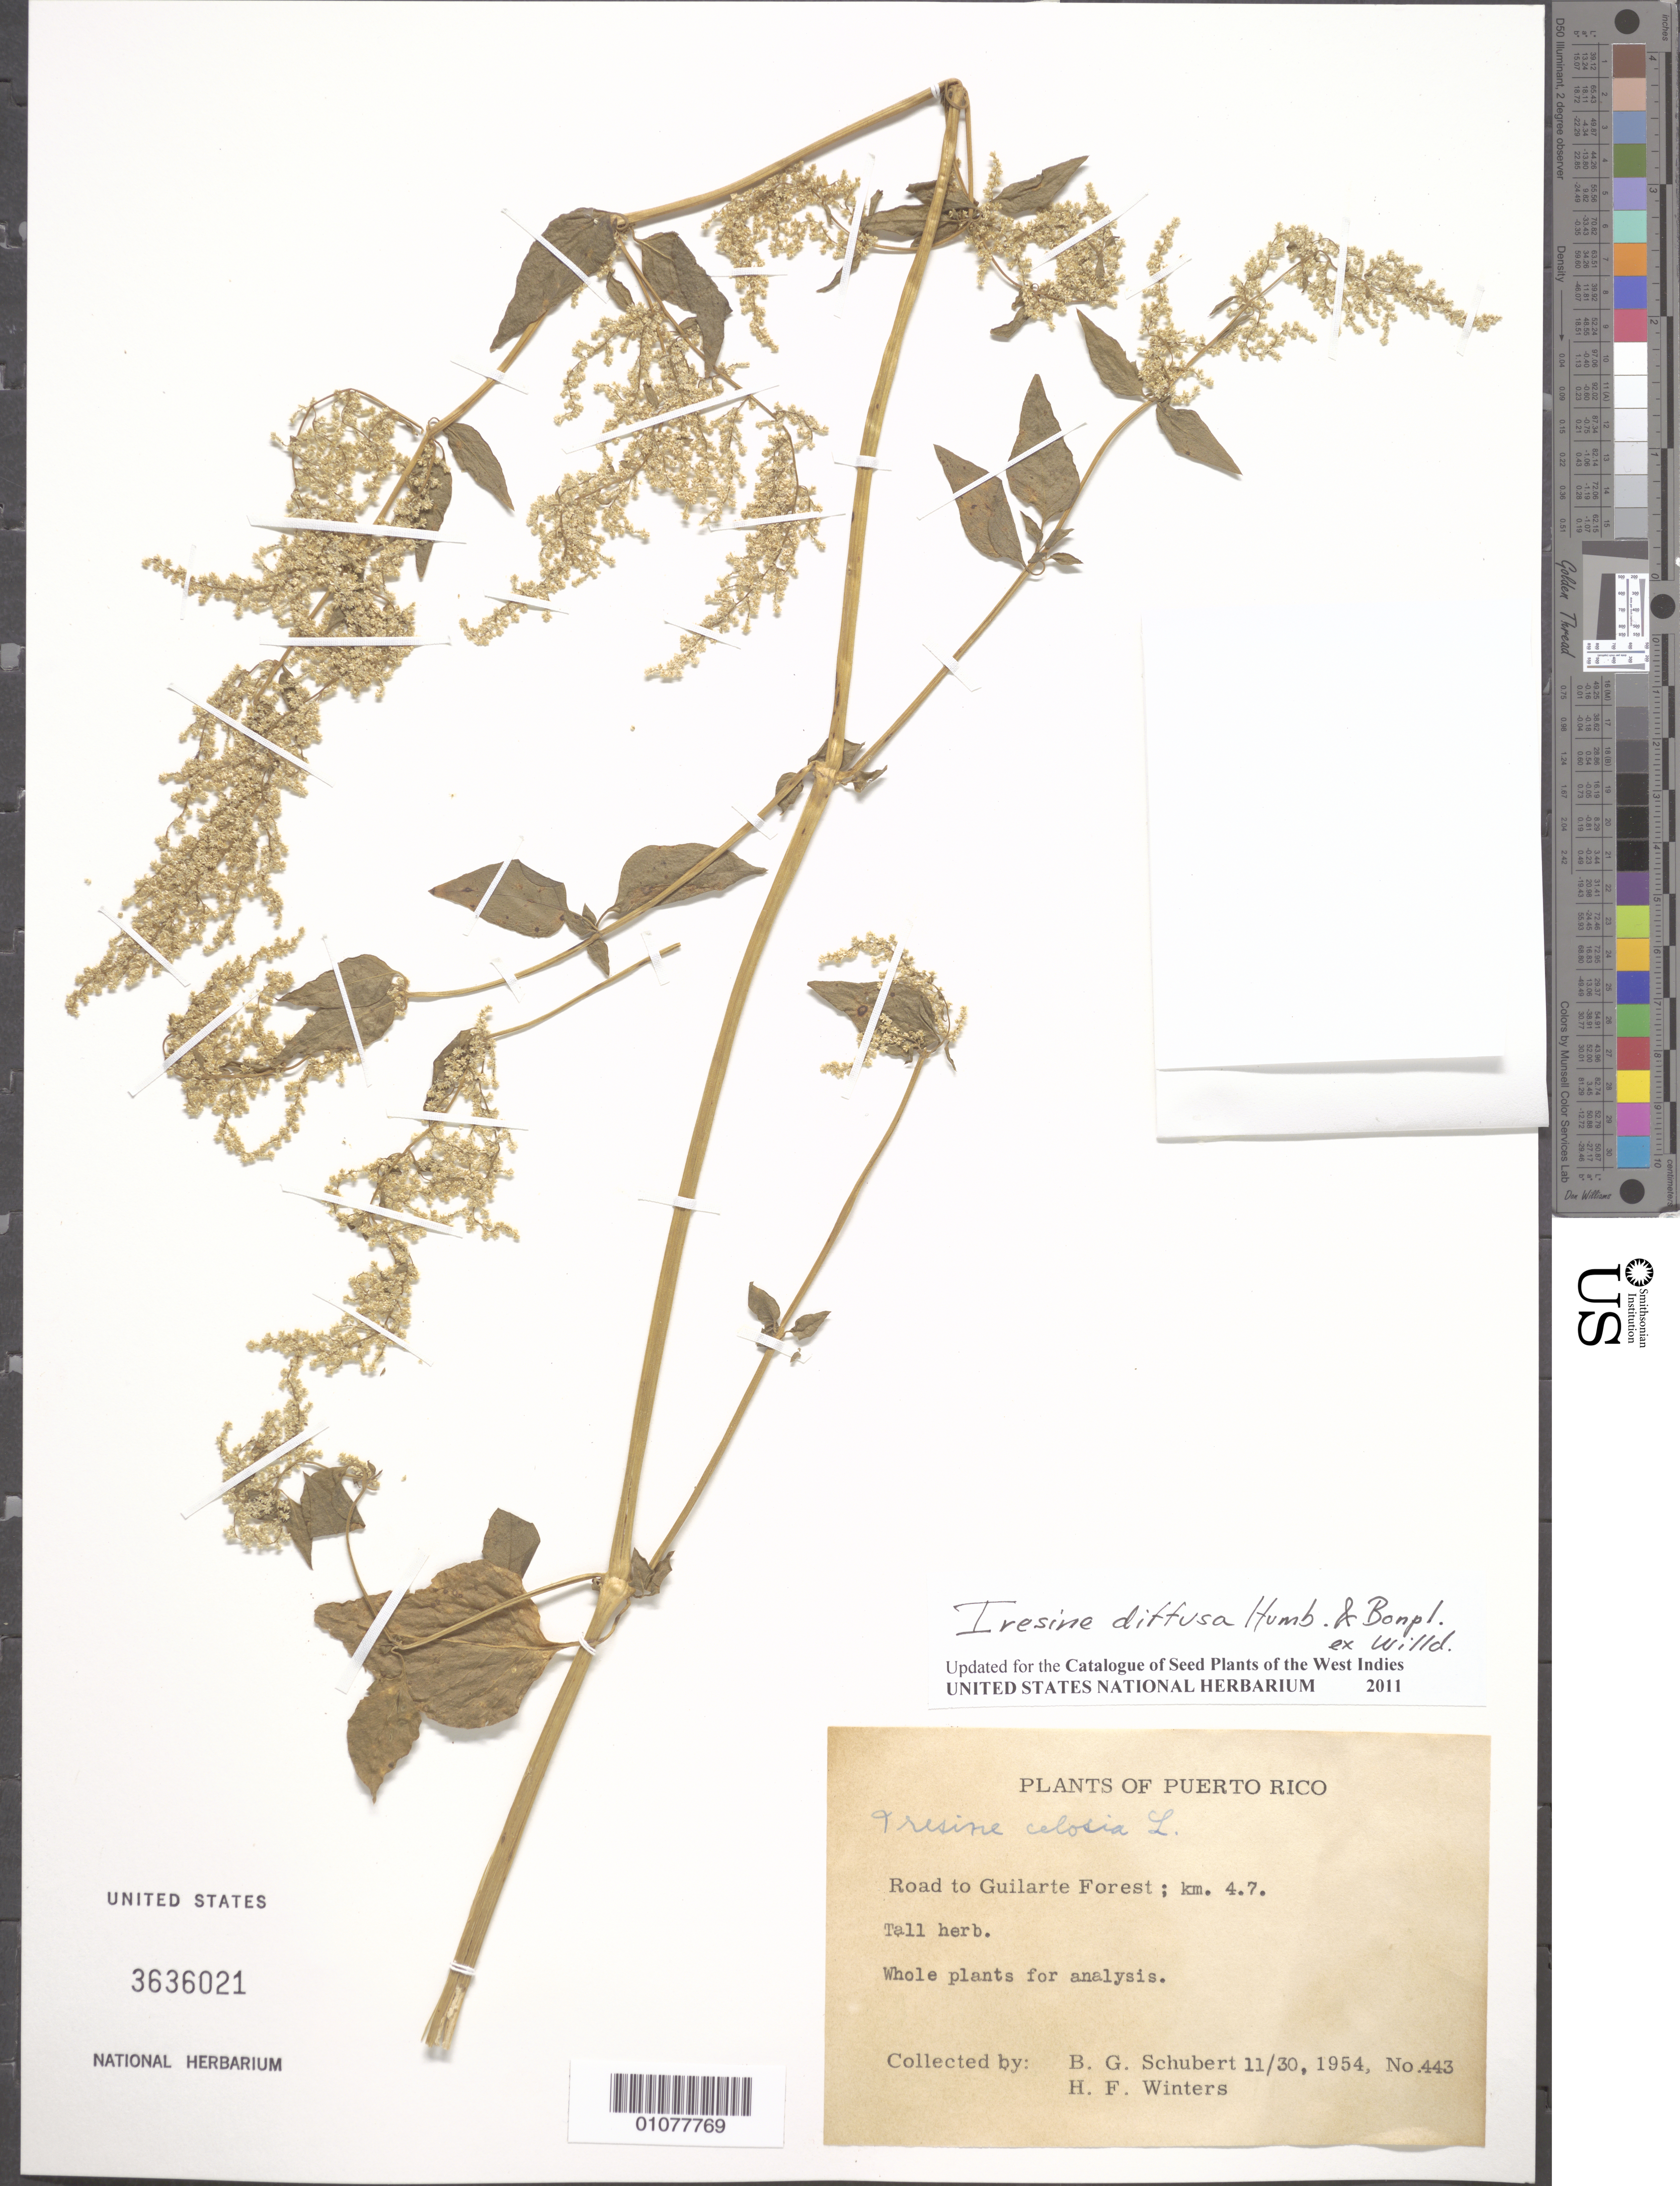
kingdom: Plantae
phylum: Tracheophyta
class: Magnoliopsida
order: Caryophyllales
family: Amaranthaceae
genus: Iresine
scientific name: Iresine diffusa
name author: Humb. & Bonpl. ex Willd.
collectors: B. Schubert & H. Winters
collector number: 443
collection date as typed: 30 Nov 1954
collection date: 1954-11-30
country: Puerto Rico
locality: Road to Guilarte Forest, Km. 7.4.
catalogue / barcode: US 3636021